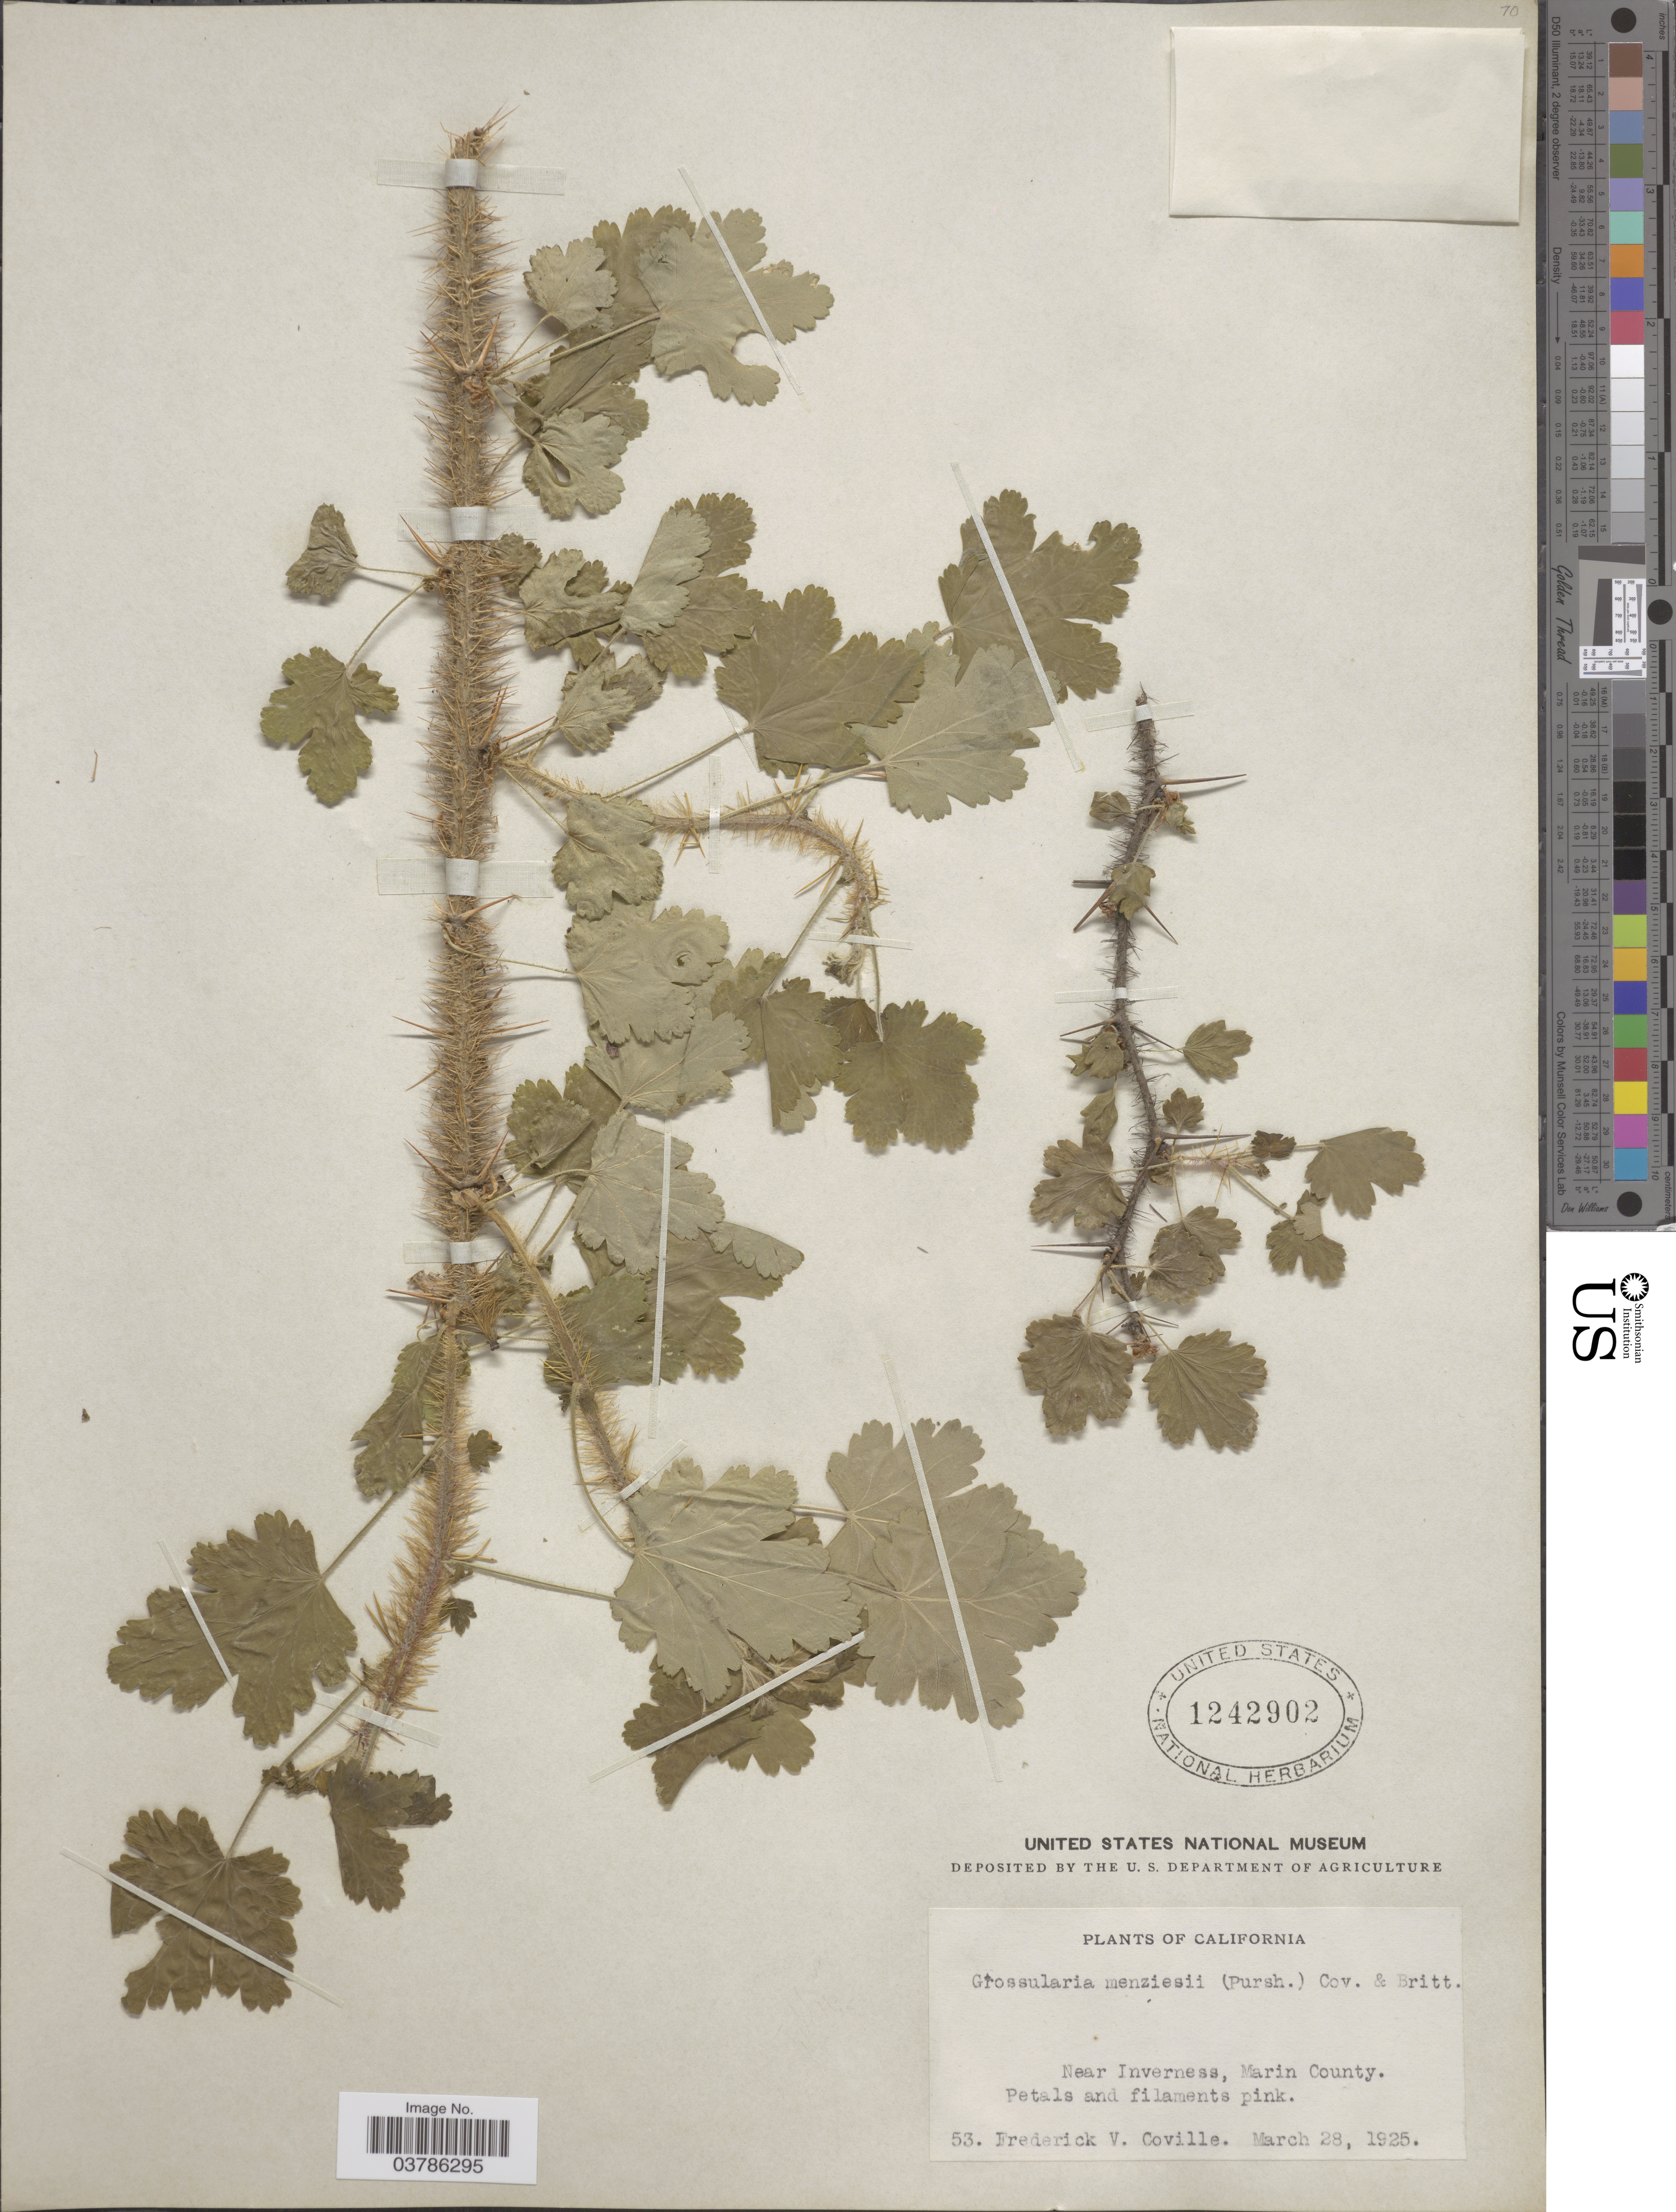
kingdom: Plantae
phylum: Tracheophyta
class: Magnoliopsida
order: Saxifragales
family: Grossulariaceae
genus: Ribes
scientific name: Ribes menziesii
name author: Pursh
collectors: F. V. Coville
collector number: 53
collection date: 1925-03-28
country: United States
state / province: California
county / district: Marin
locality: Near Inverness, Marin County.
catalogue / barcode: US 1242902